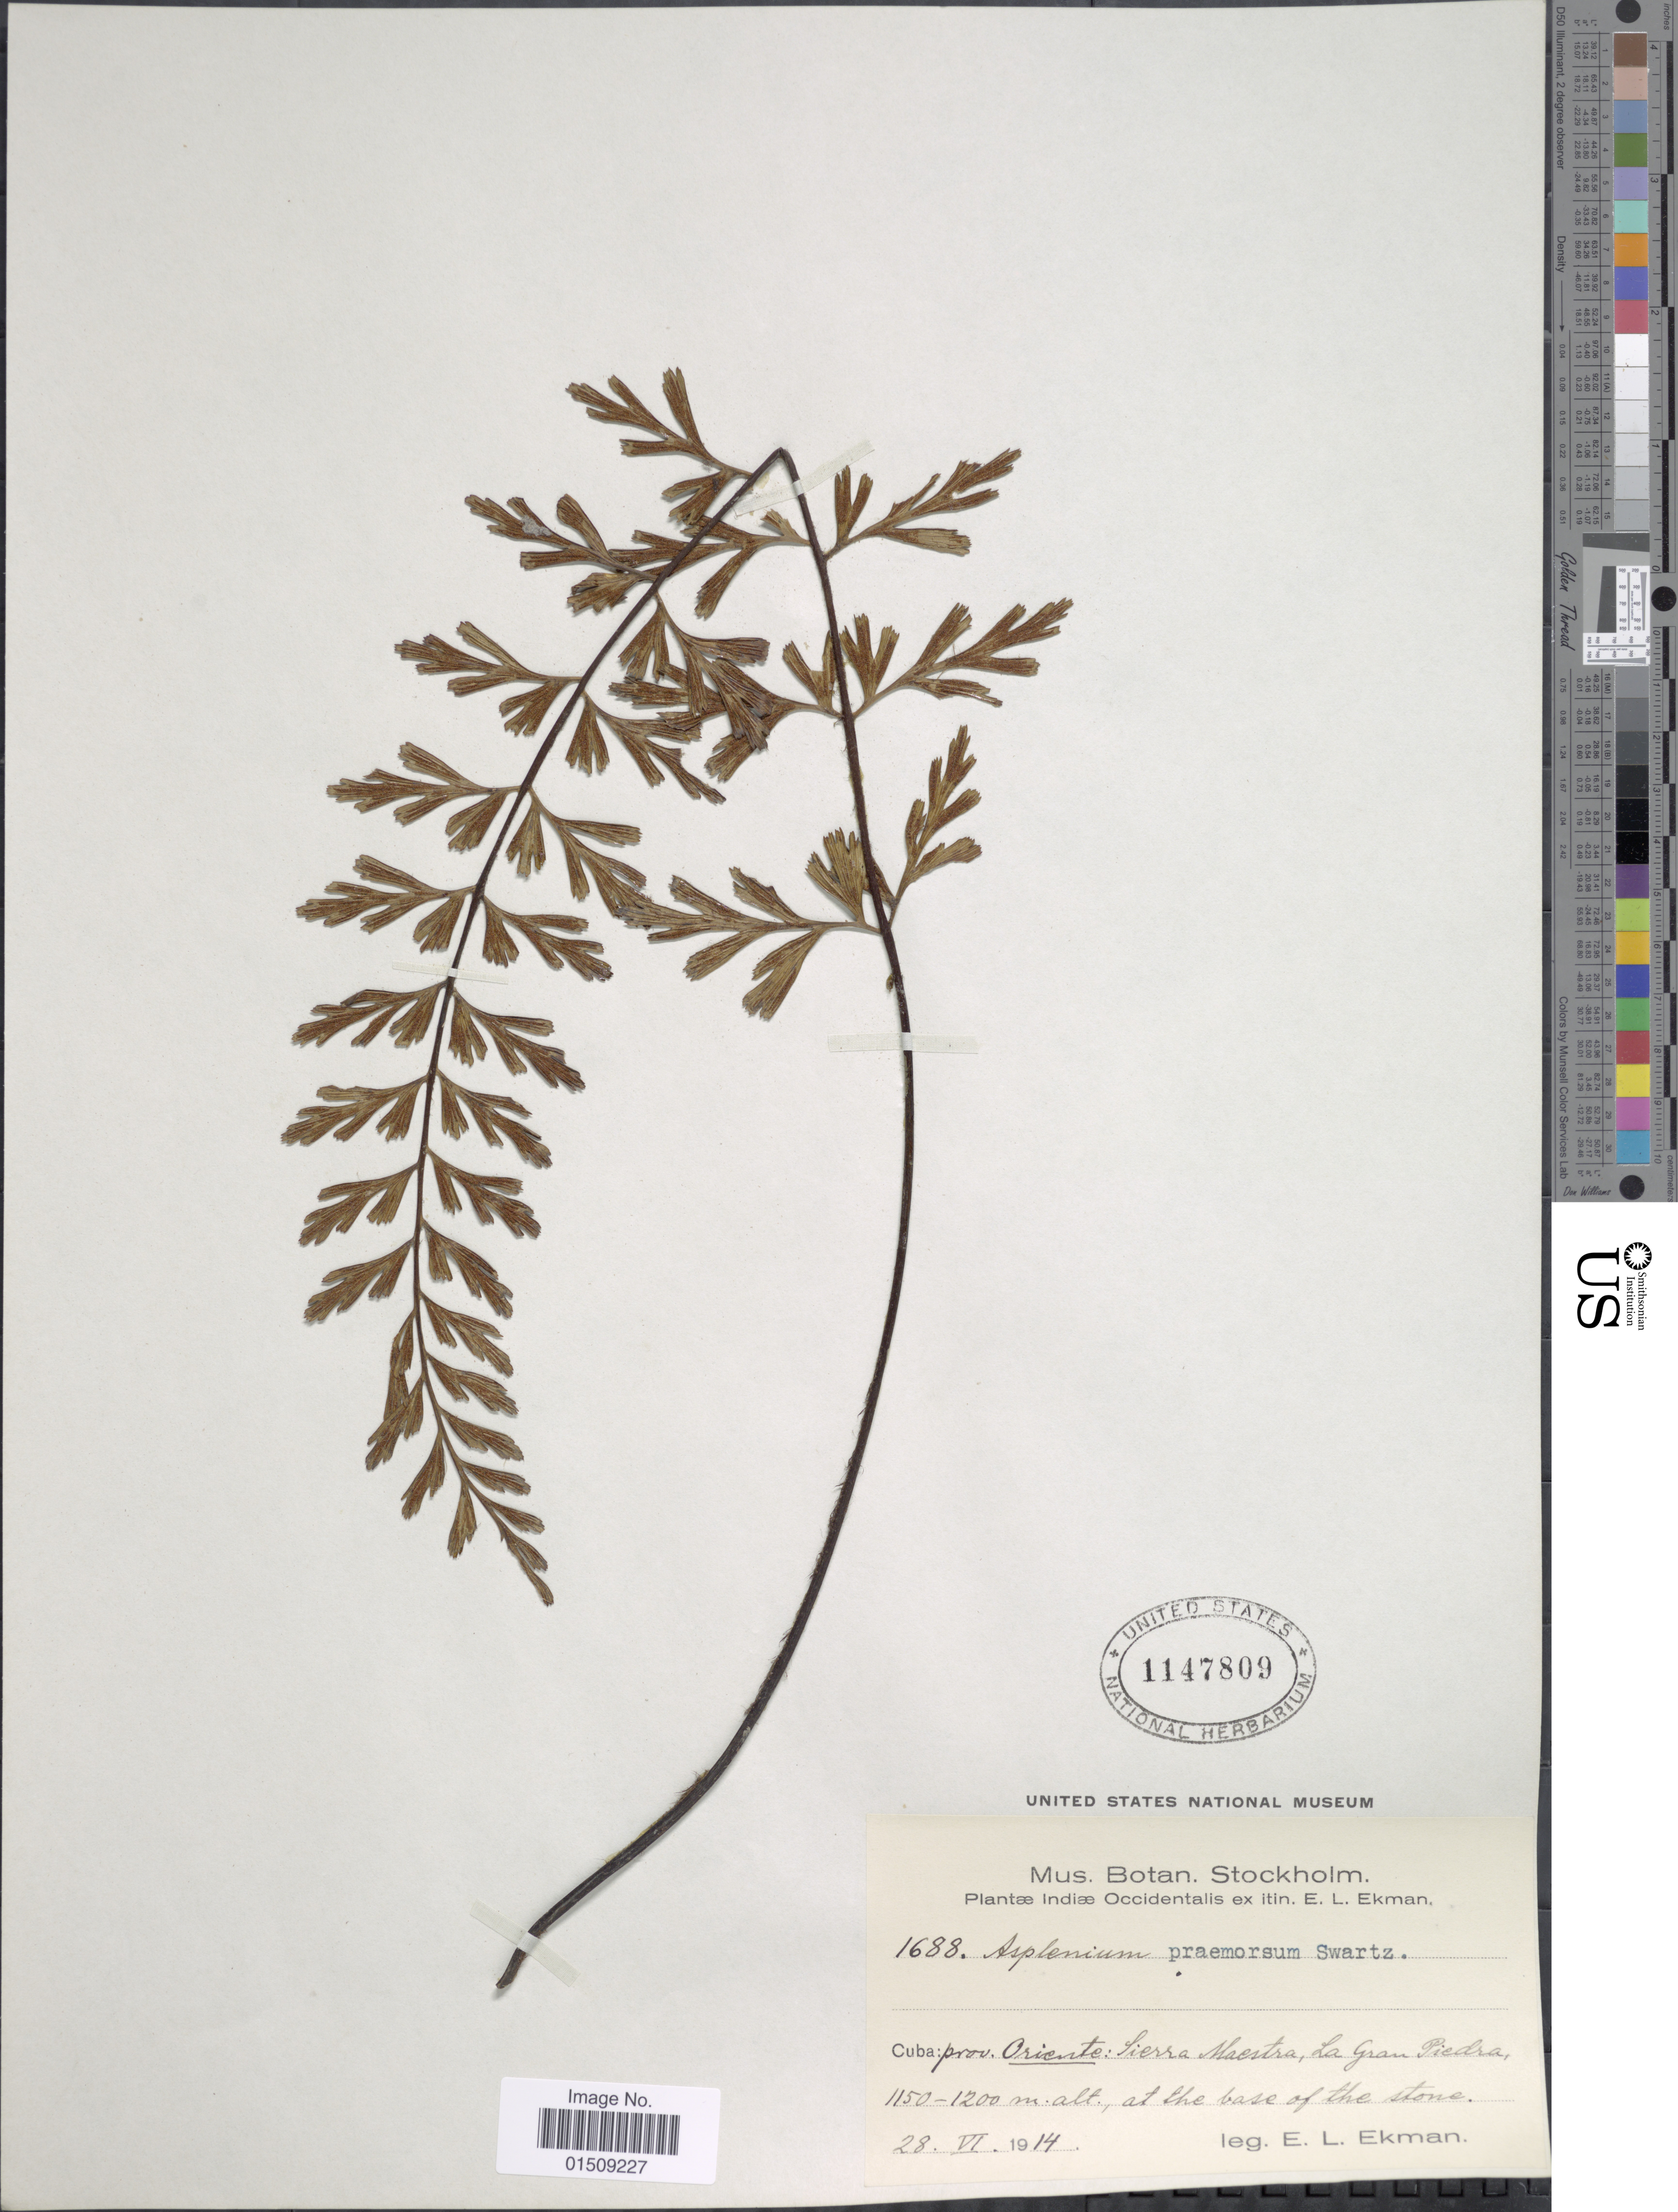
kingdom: Plantae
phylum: Tracheophyta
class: Polypodiopsida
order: Polypodiales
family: Aspleniaceae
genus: Asplenium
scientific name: Asplenium praemorsum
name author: Sw.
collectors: E. L. Ekman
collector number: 1688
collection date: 1914-06-28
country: Cuba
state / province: Oriente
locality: Cuba: Prov. Oriente: Sierra Maestra, La Gran Piedra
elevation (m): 1150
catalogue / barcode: US 1147809